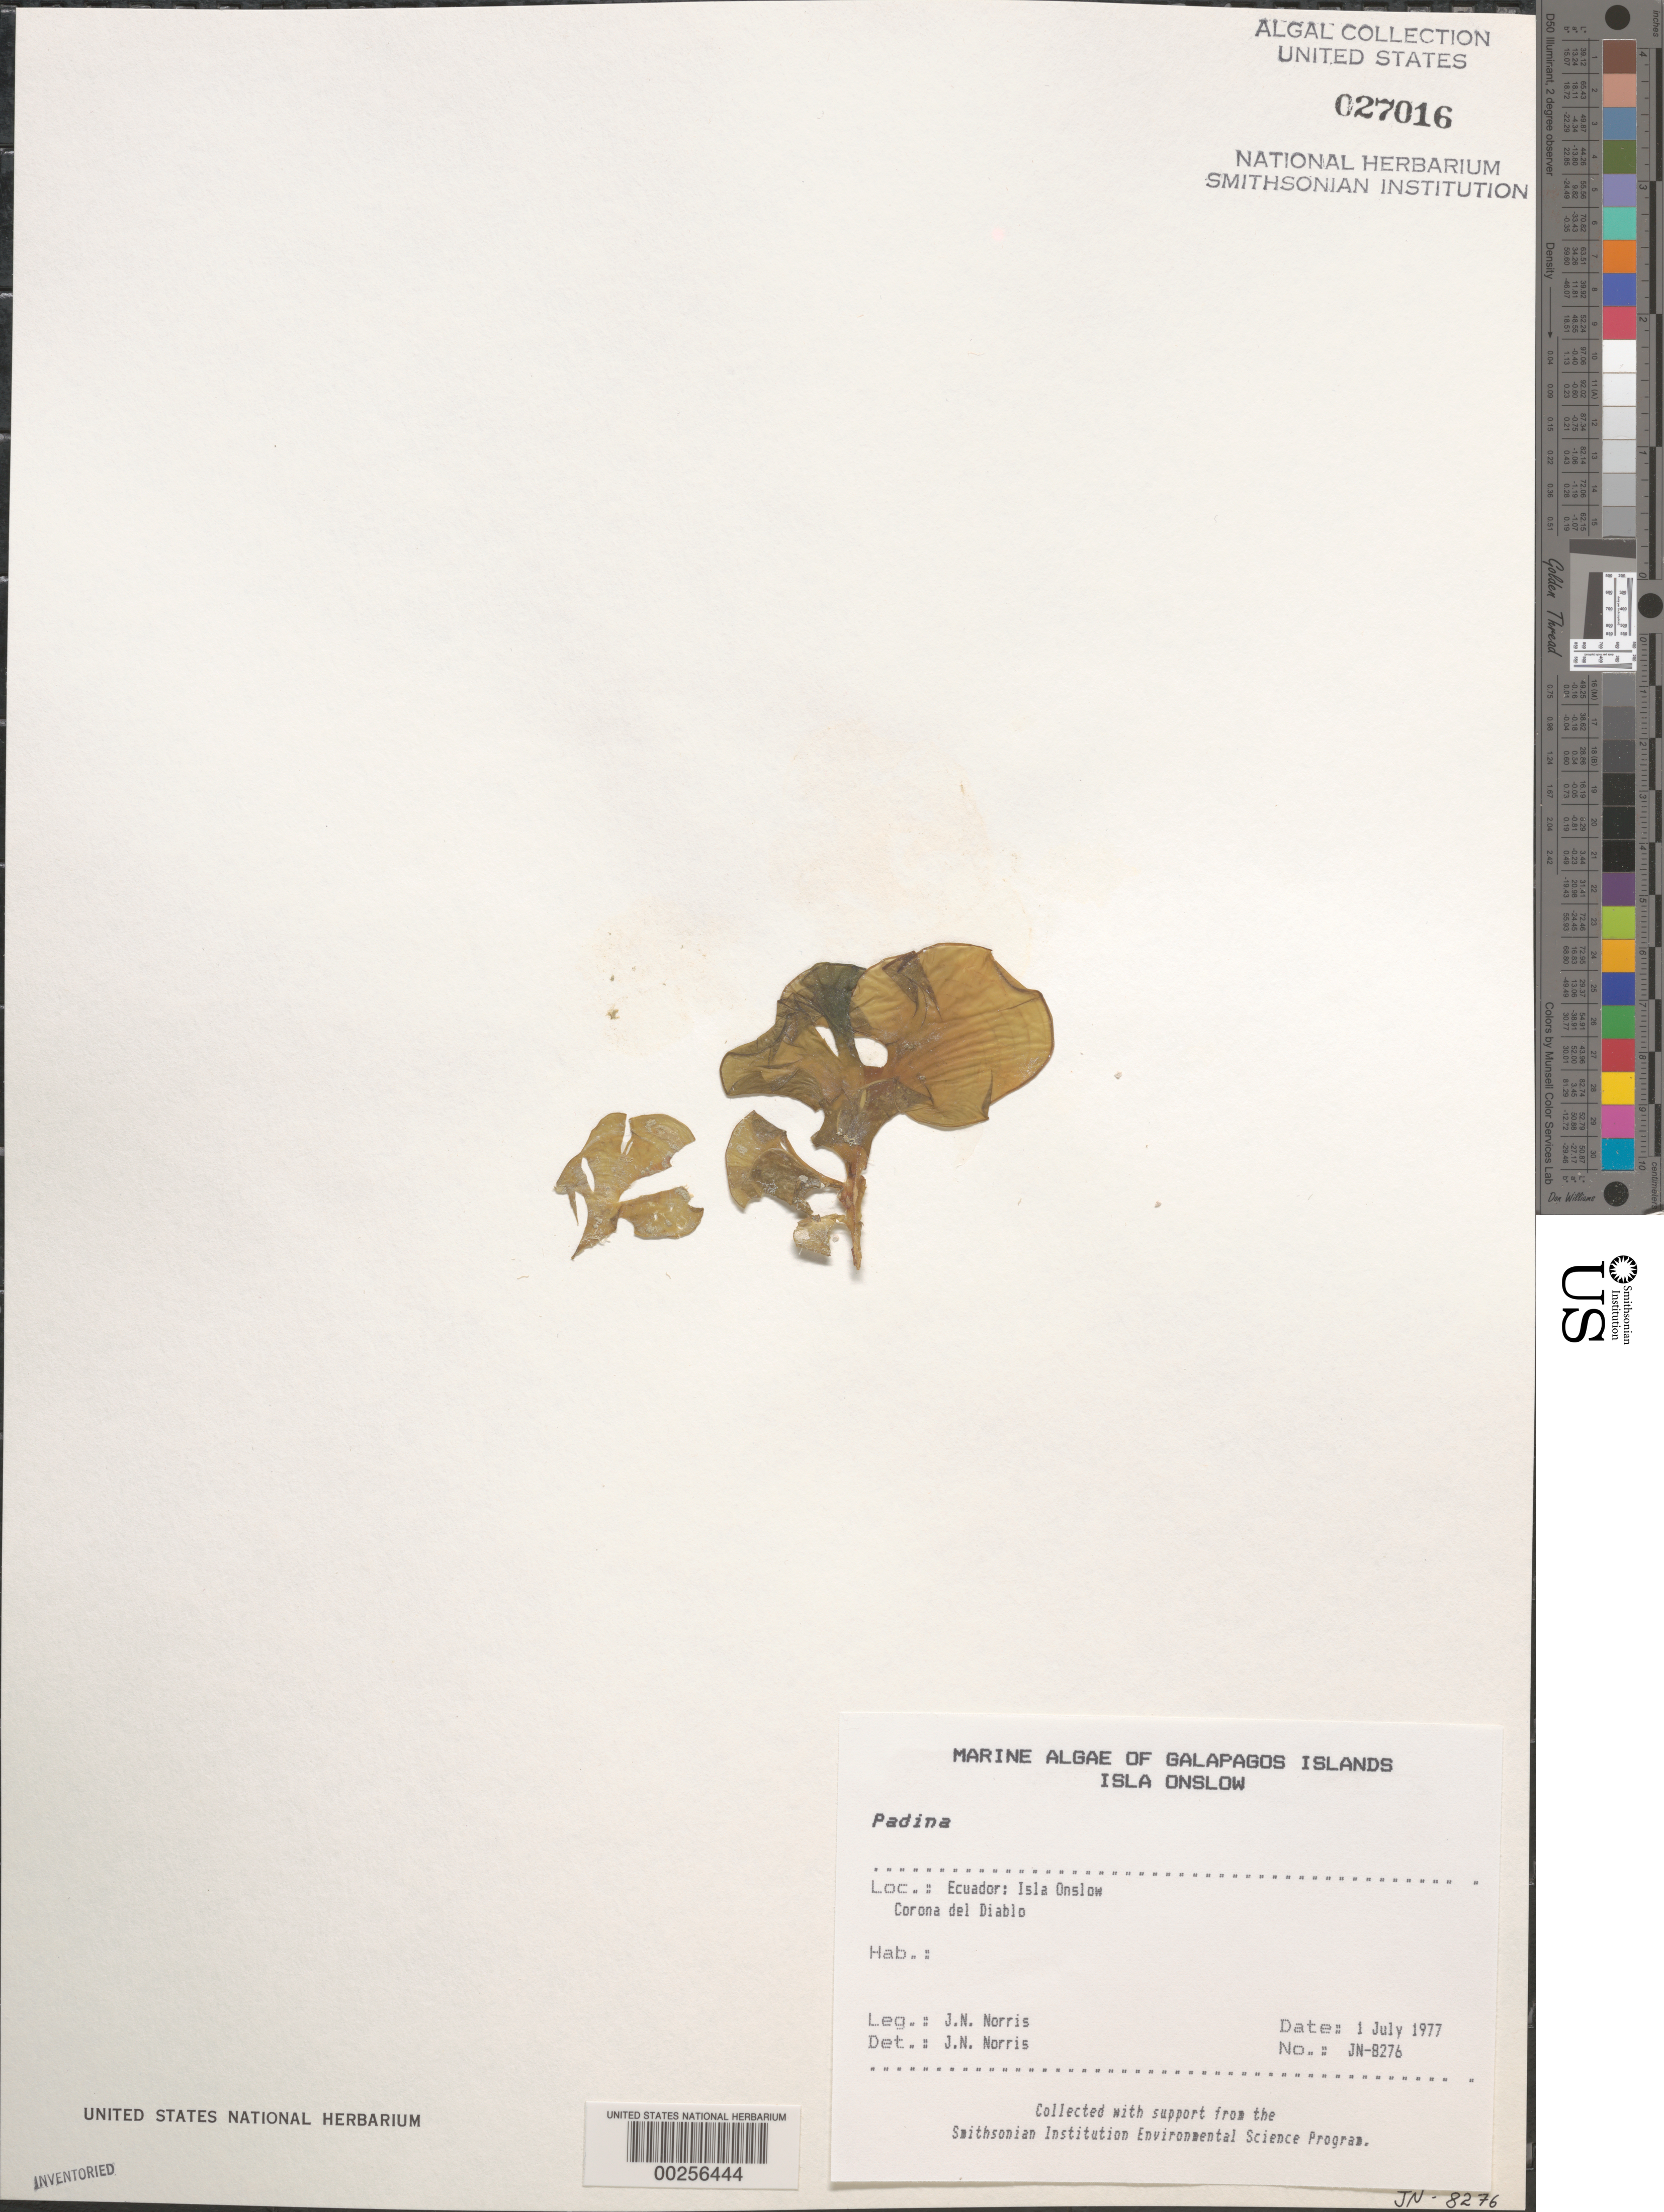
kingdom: Chromista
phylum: Ochrophyta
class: Phaeophyceae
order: Dictyotales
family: Dictyotaceae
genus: Padina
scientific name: Padina sp.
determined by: Norris, James N.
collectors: J. N. Norris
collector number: JN-8276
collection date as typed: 01 Jul 1977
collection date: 1977-07-01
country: Ecuador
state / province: Colón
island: Onslow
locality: Corona del Diablo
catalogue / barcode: US 27016